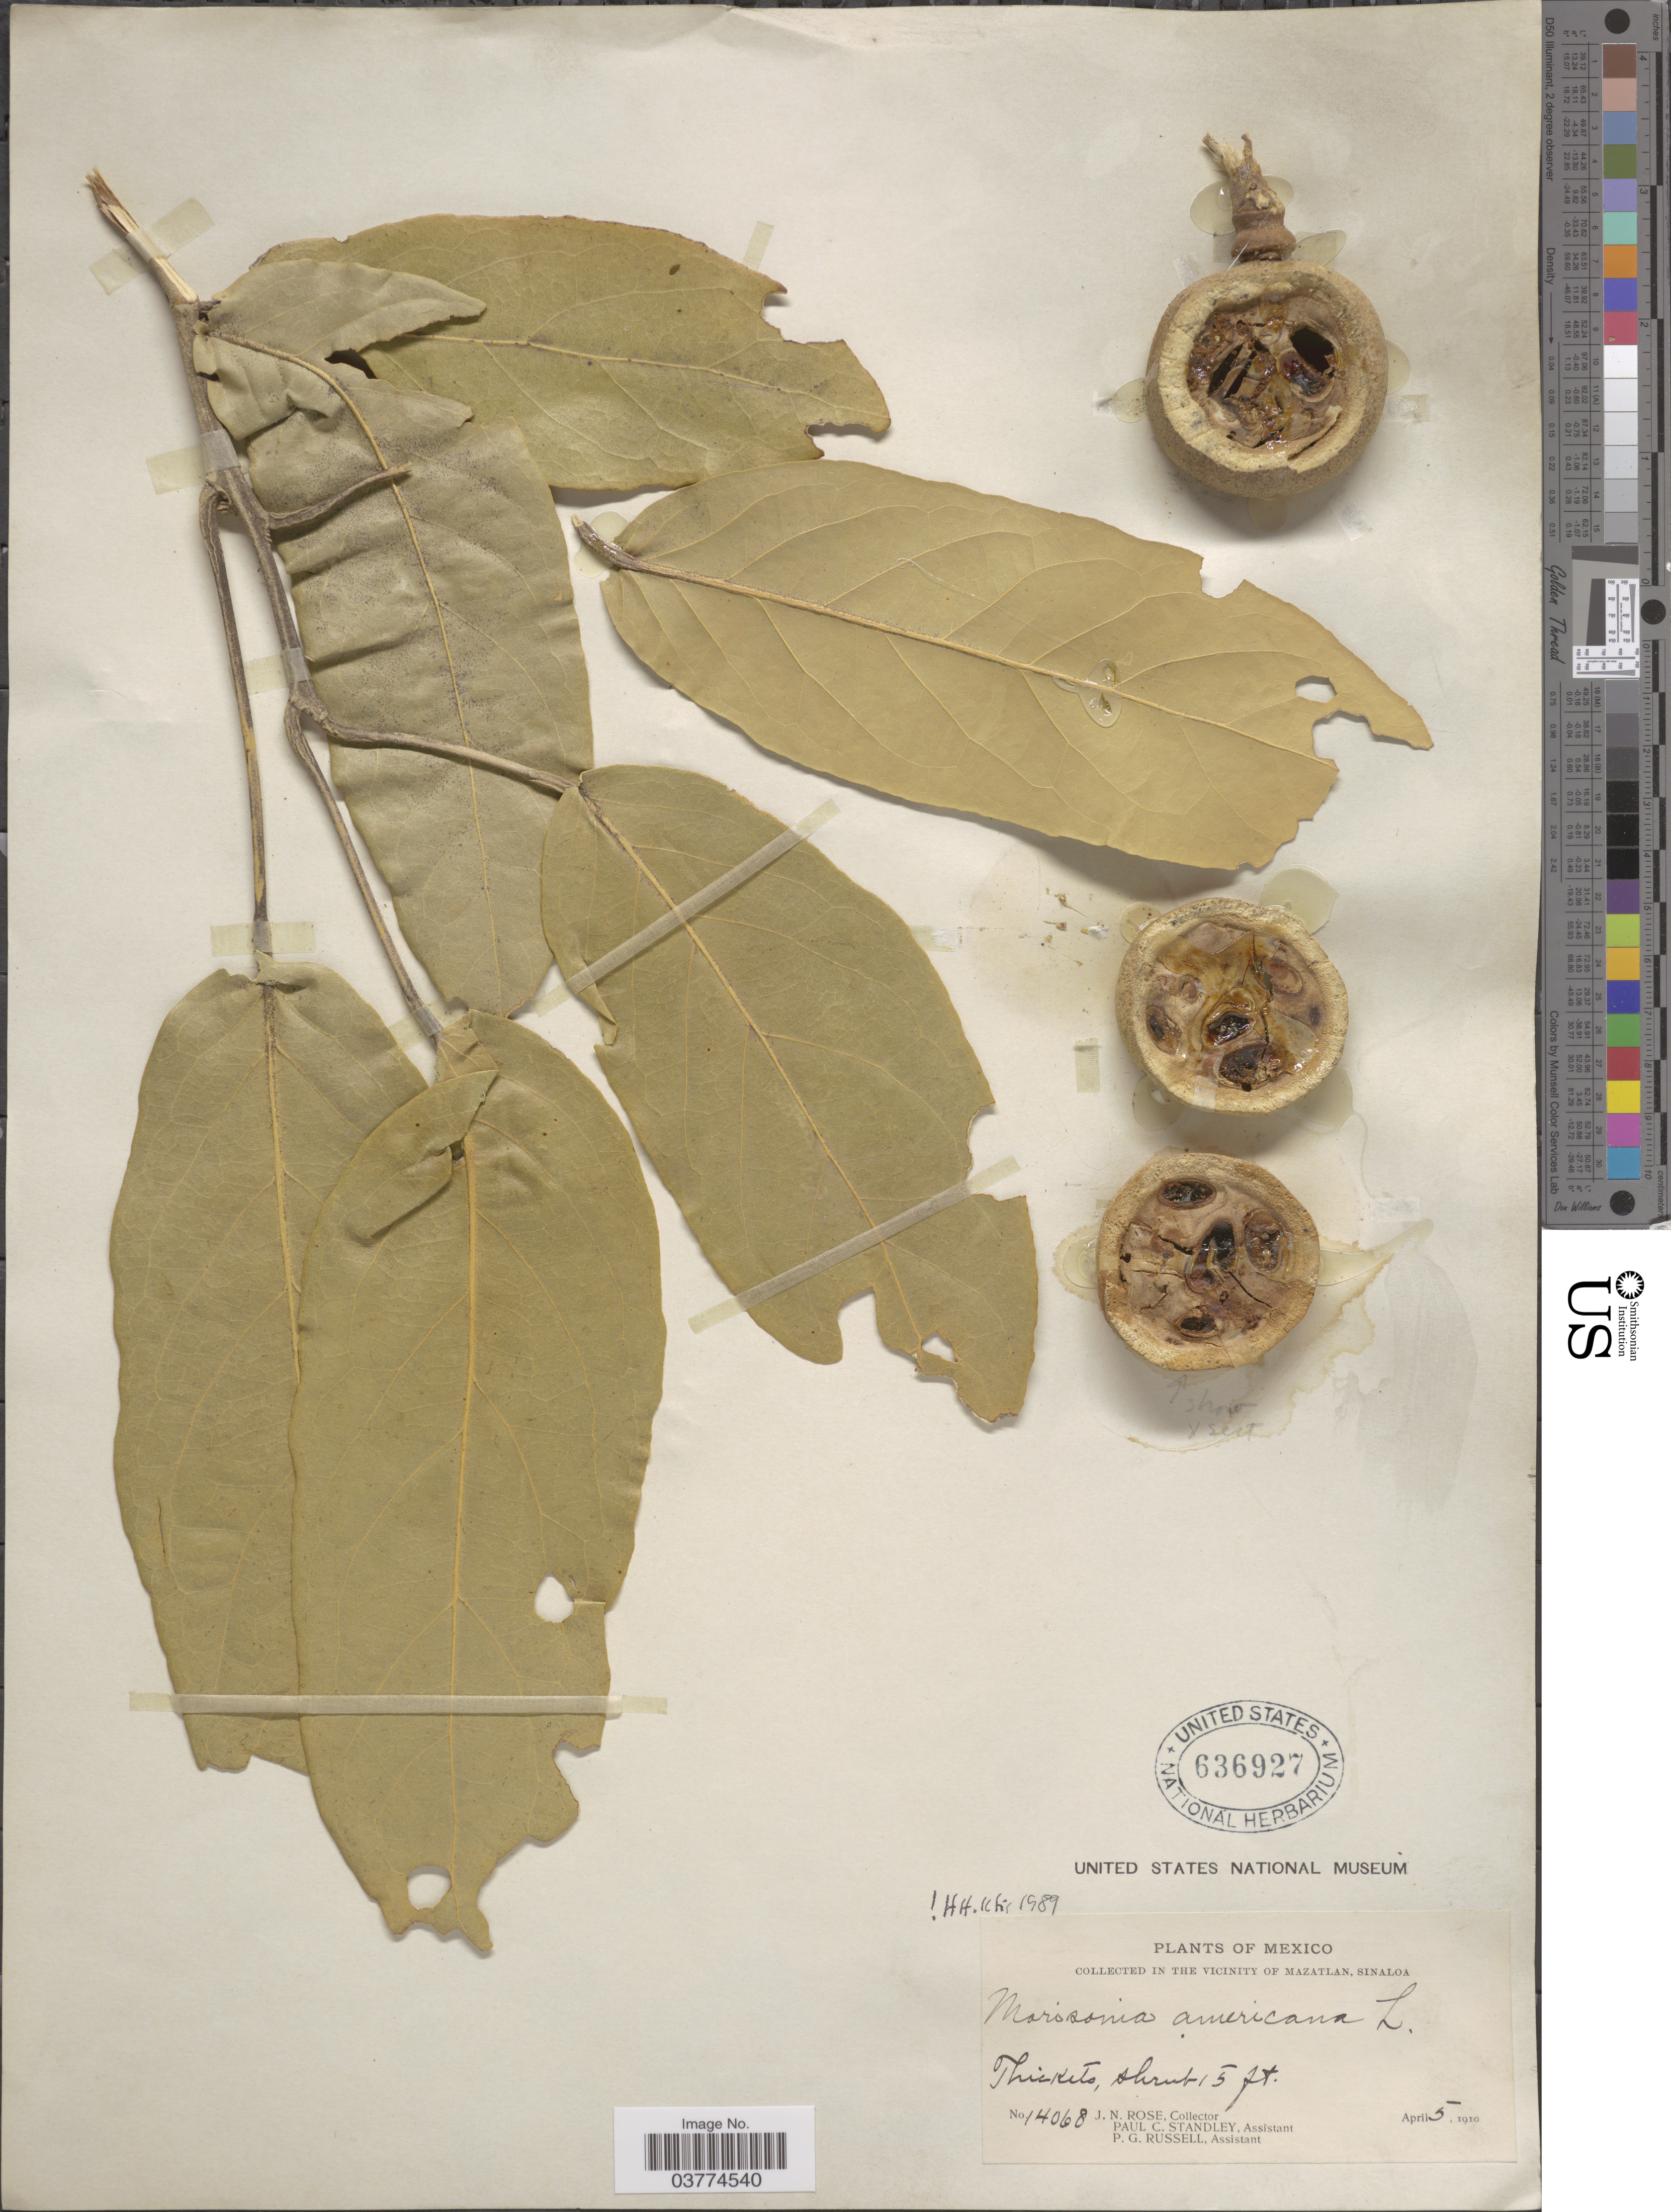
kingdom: Plantae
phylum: Tracheophyta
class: Magnoliopsida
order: Brassicales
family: Capparaceae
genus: Morisonia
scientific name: Morisonia americana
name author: L.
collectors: J. N. Rose, P. C. Standley & P. G. Russell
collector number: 14068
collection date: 1910-04-05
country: Mexico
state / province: Sinaloa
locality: In the vicinity of Mazatlan.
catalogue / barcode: US 636927